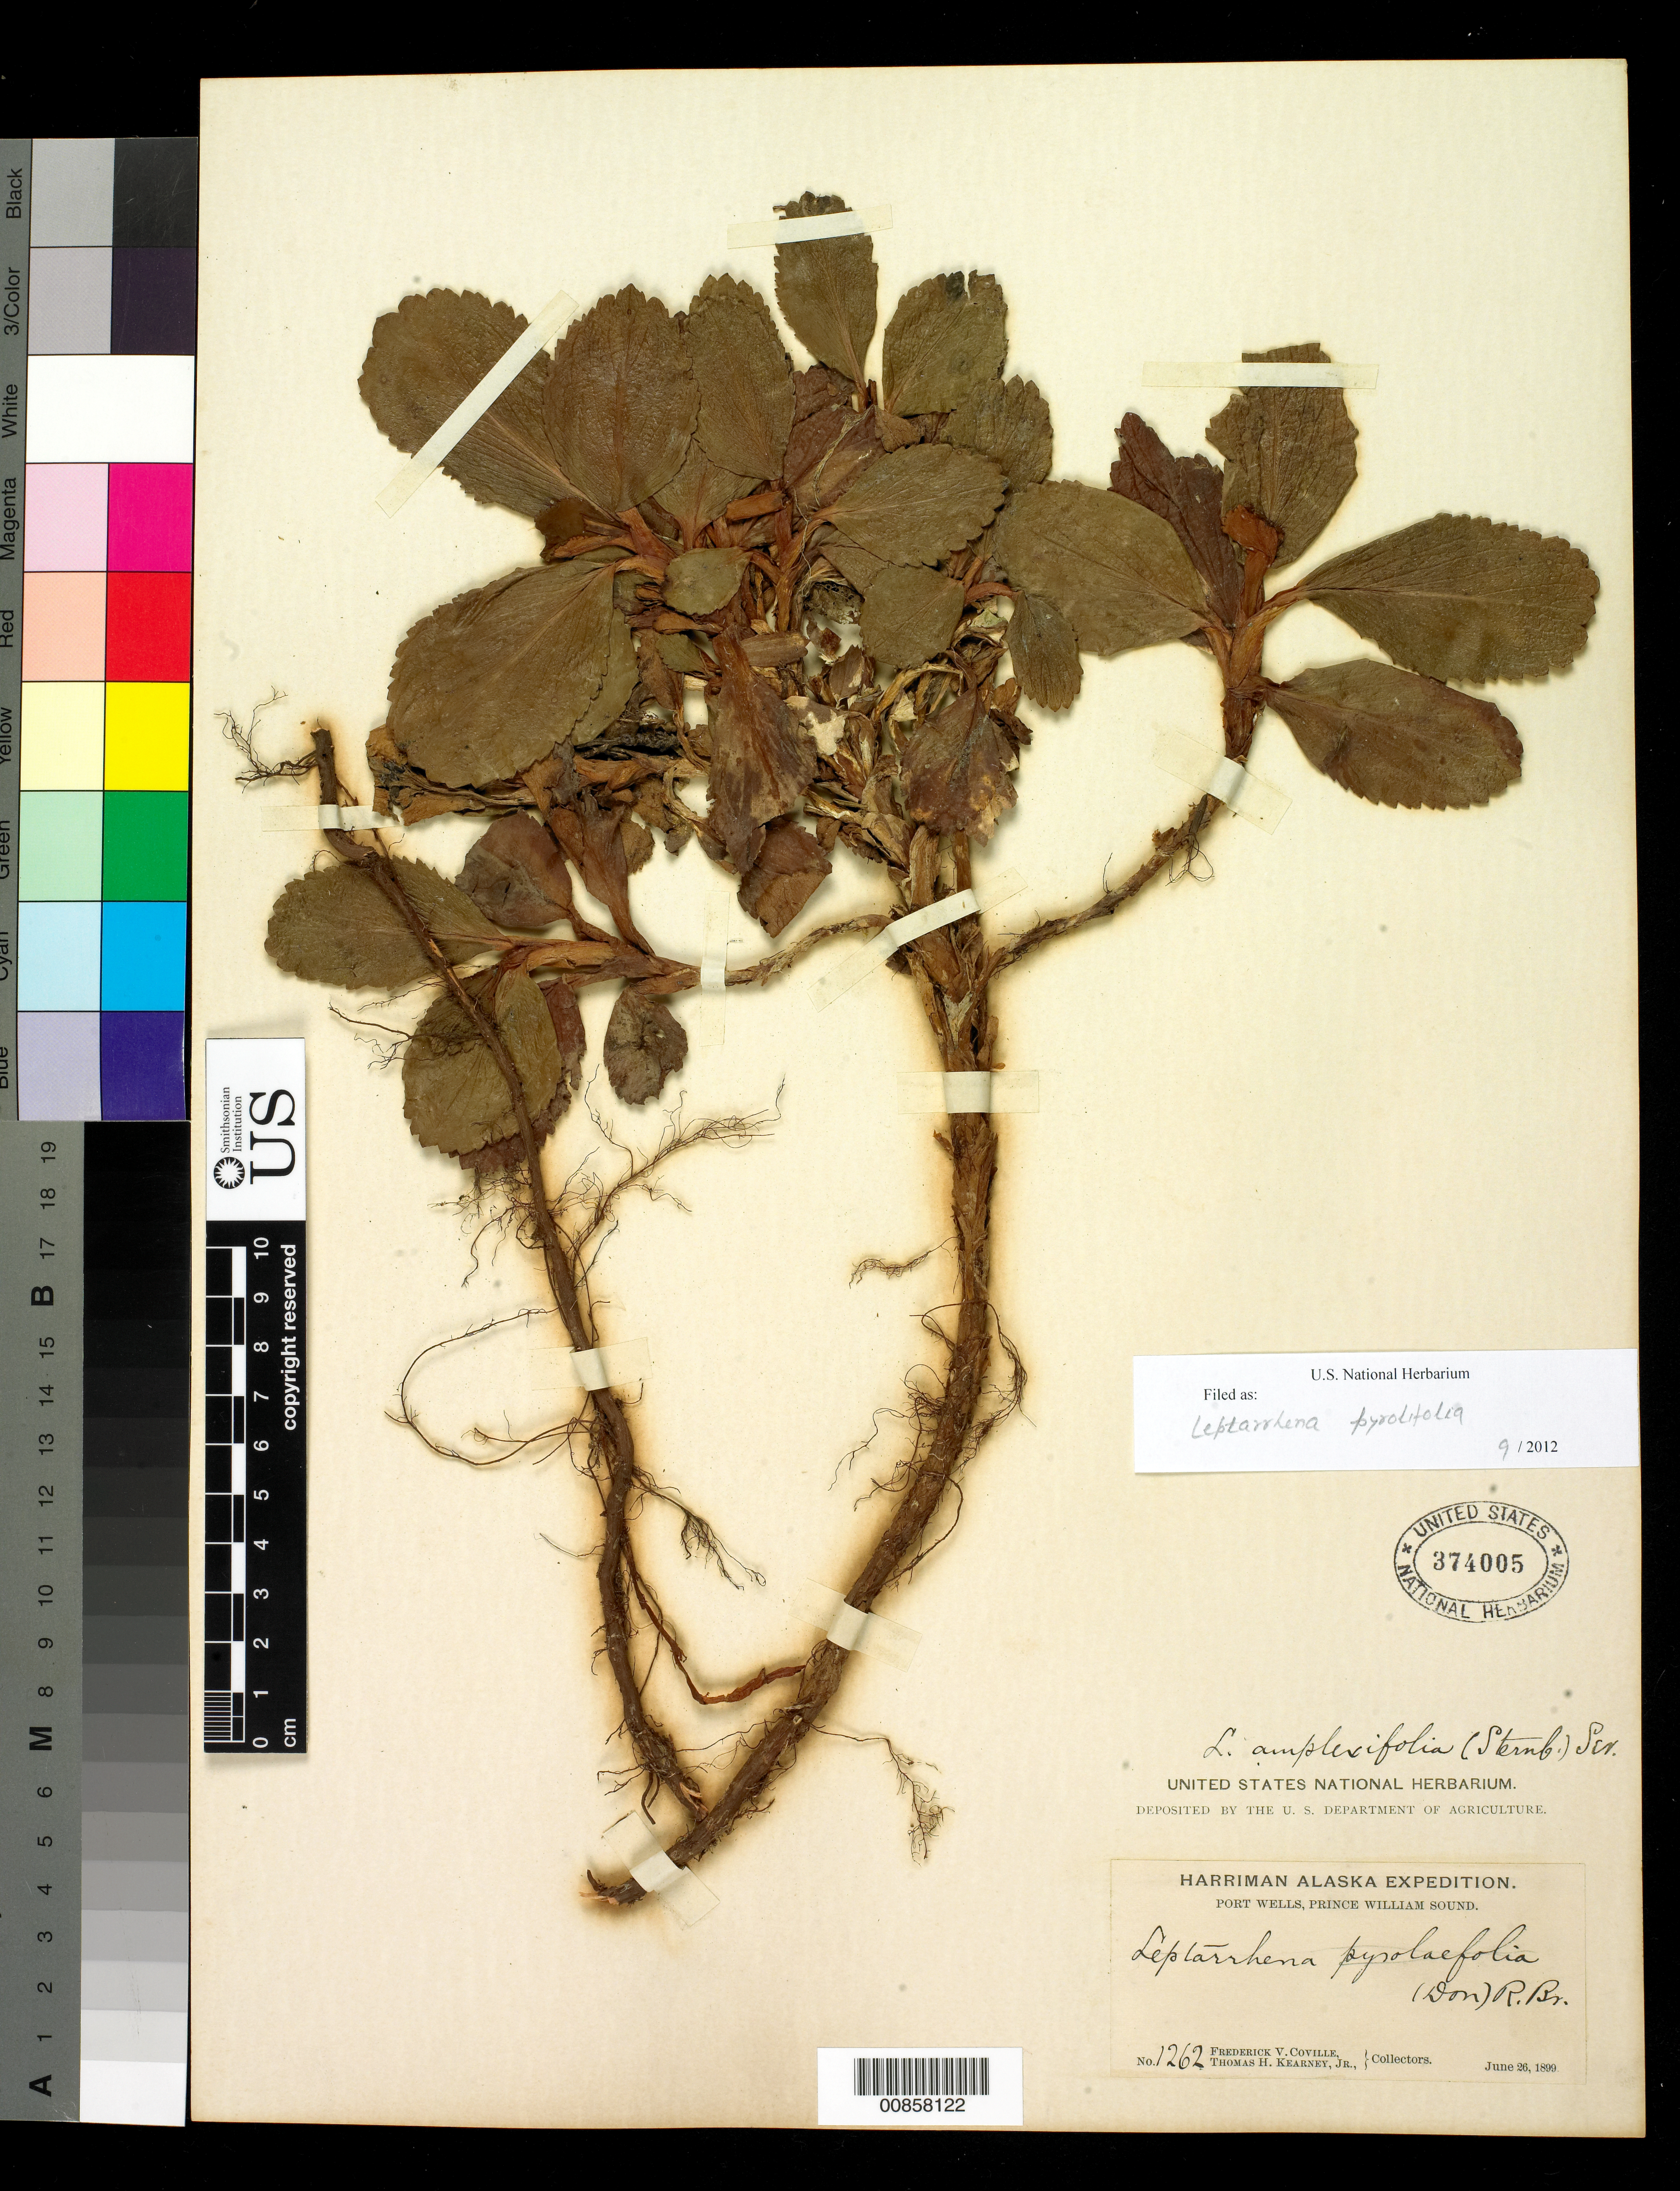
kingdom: Plantae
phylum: Tracheophyta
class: Magnoliopsida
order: Saxifragales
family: Saxifragaceae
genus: Leptarrhena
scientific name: Leptarrhena pyrolifolia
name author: (D. Don) Ser.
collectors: F. V. Coville & T. H. Kearney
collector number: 1262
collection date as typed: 26 Jun 1899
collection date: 1899-06-26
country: United States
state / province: Alaska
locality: Port Wells, Prince William Sound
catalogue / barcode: US 374005